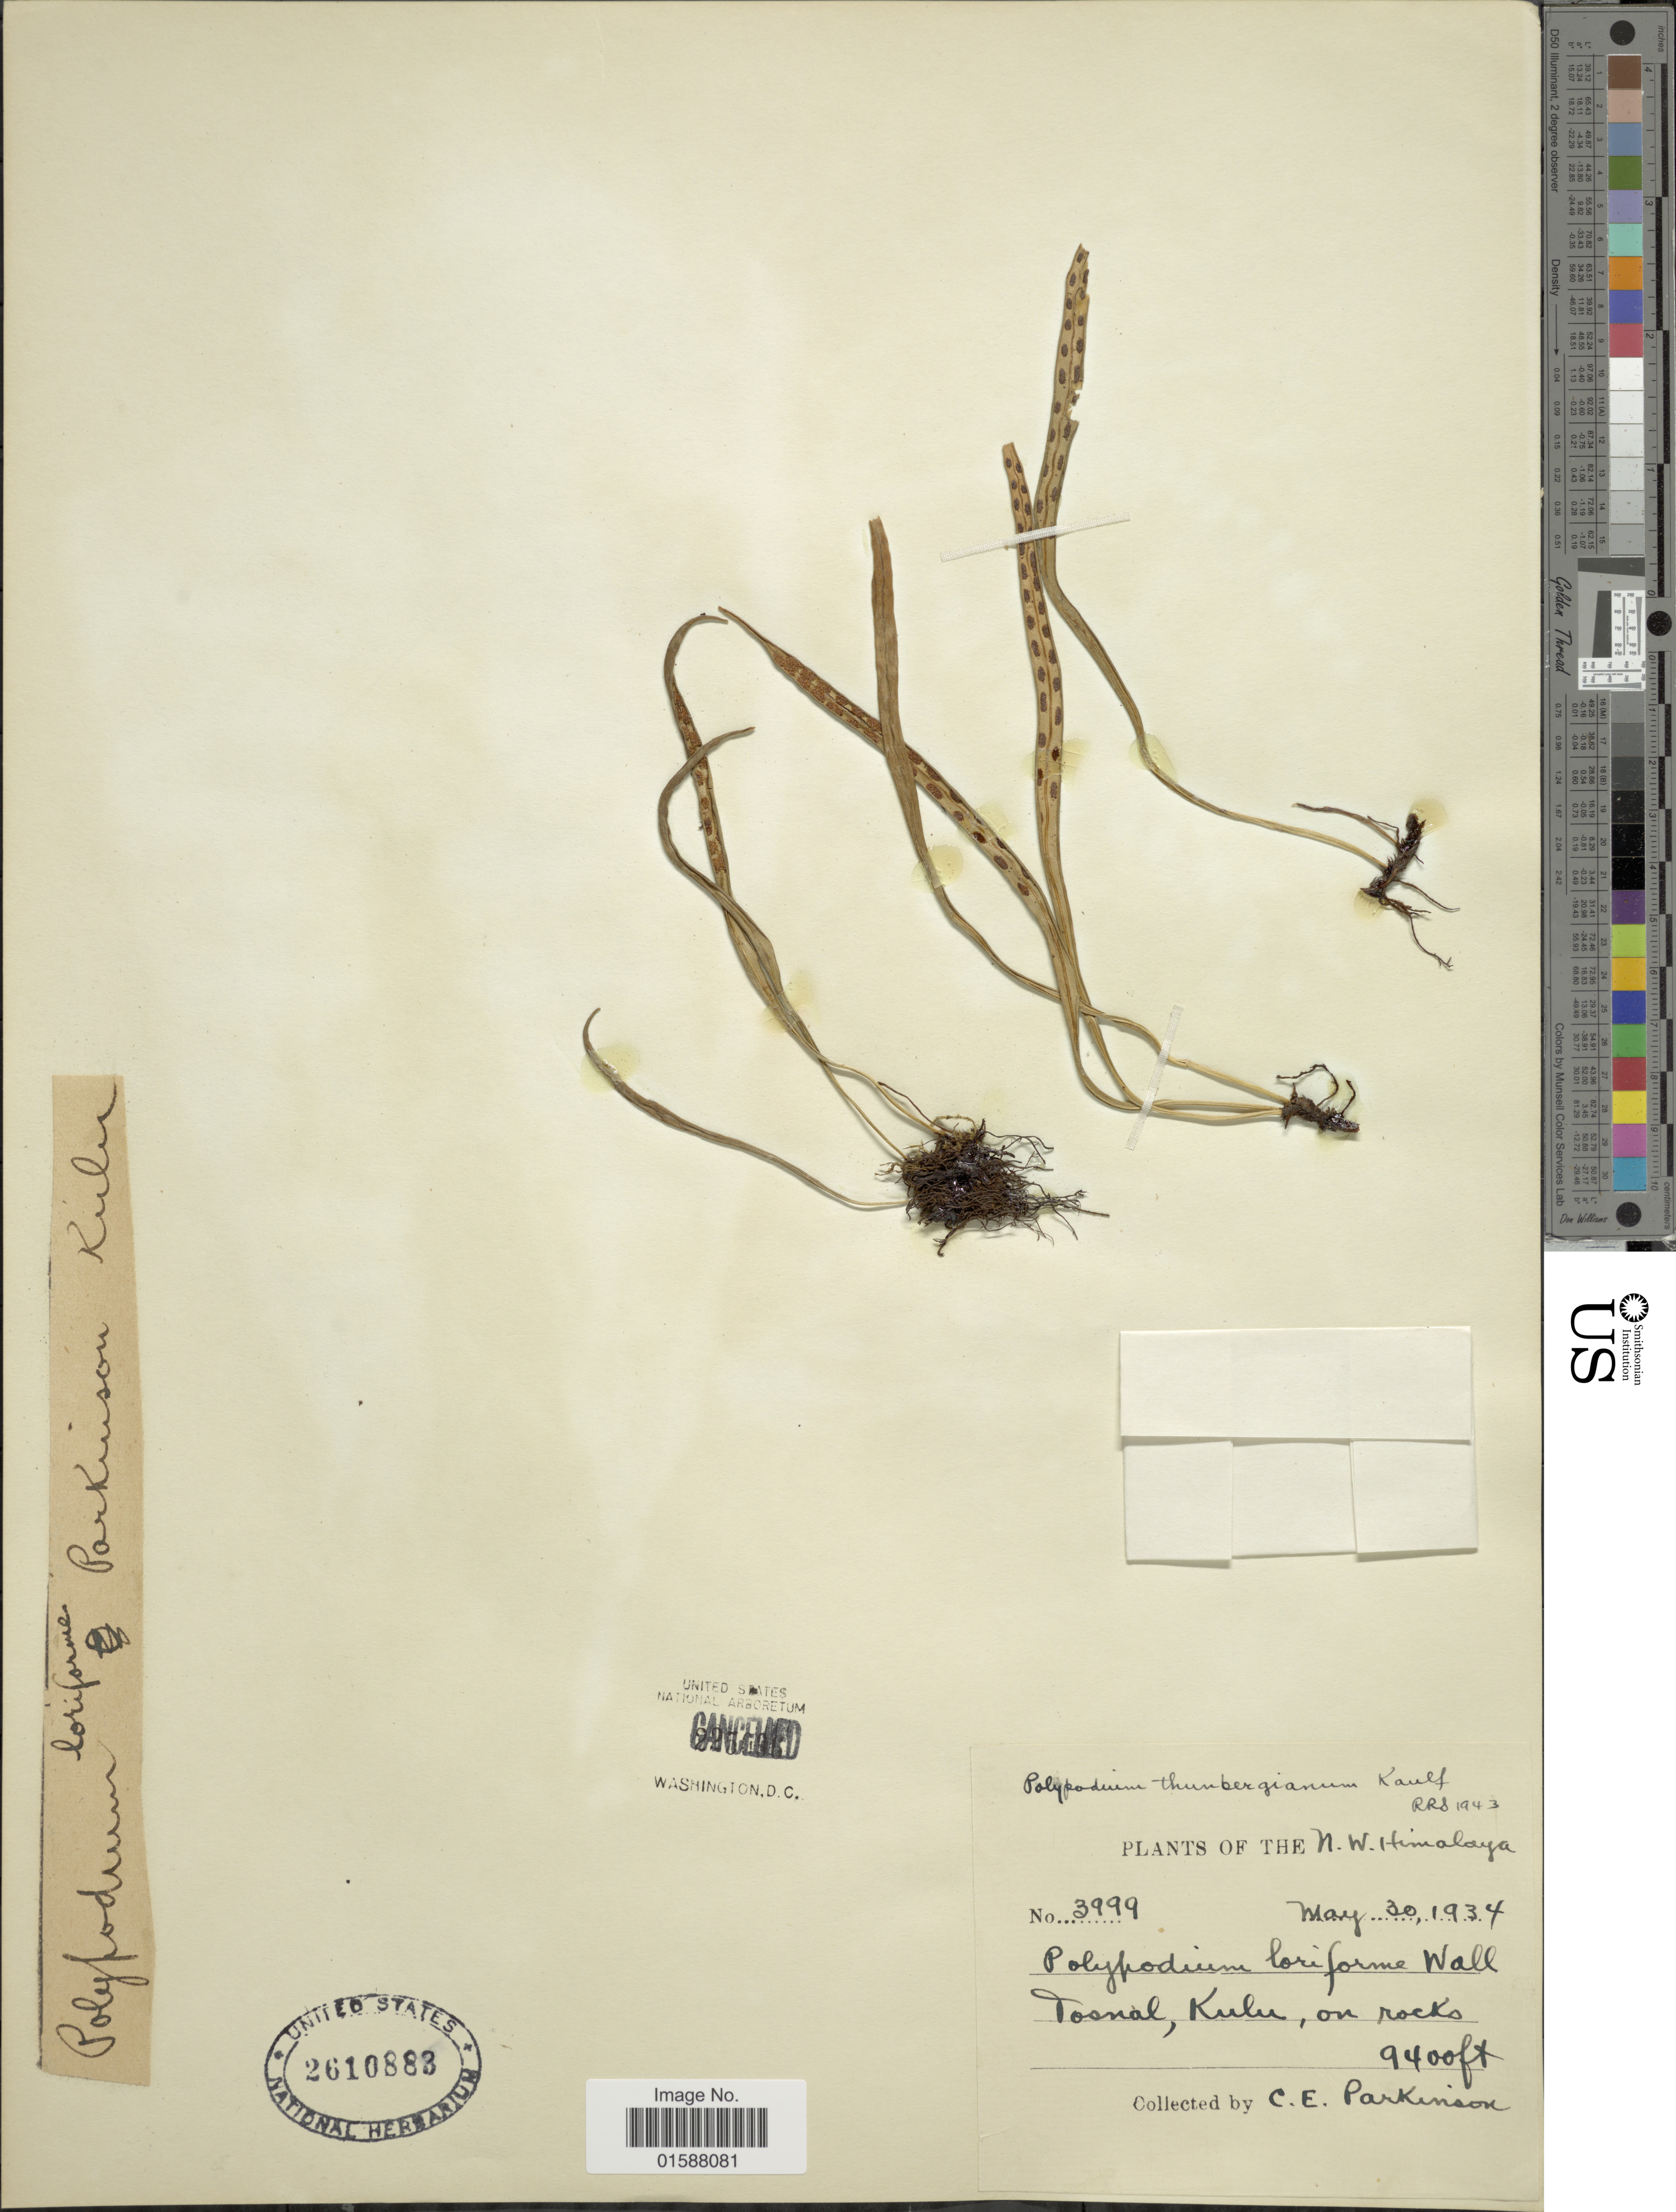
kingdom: Plantae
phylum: Tracheophyta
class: Polypodiopsida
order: Polypodiales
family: Polypodiaceae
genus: Lepisorus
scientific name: Lepisorus thunbergianus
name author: (Kaulf.) Ching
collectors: C. E. Parkinson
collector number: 3999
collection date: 1934-05-30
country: India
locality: N. W. Himalaya. Tosnal, Kulu, on rocks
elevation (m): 2865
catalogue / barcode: US 2610883